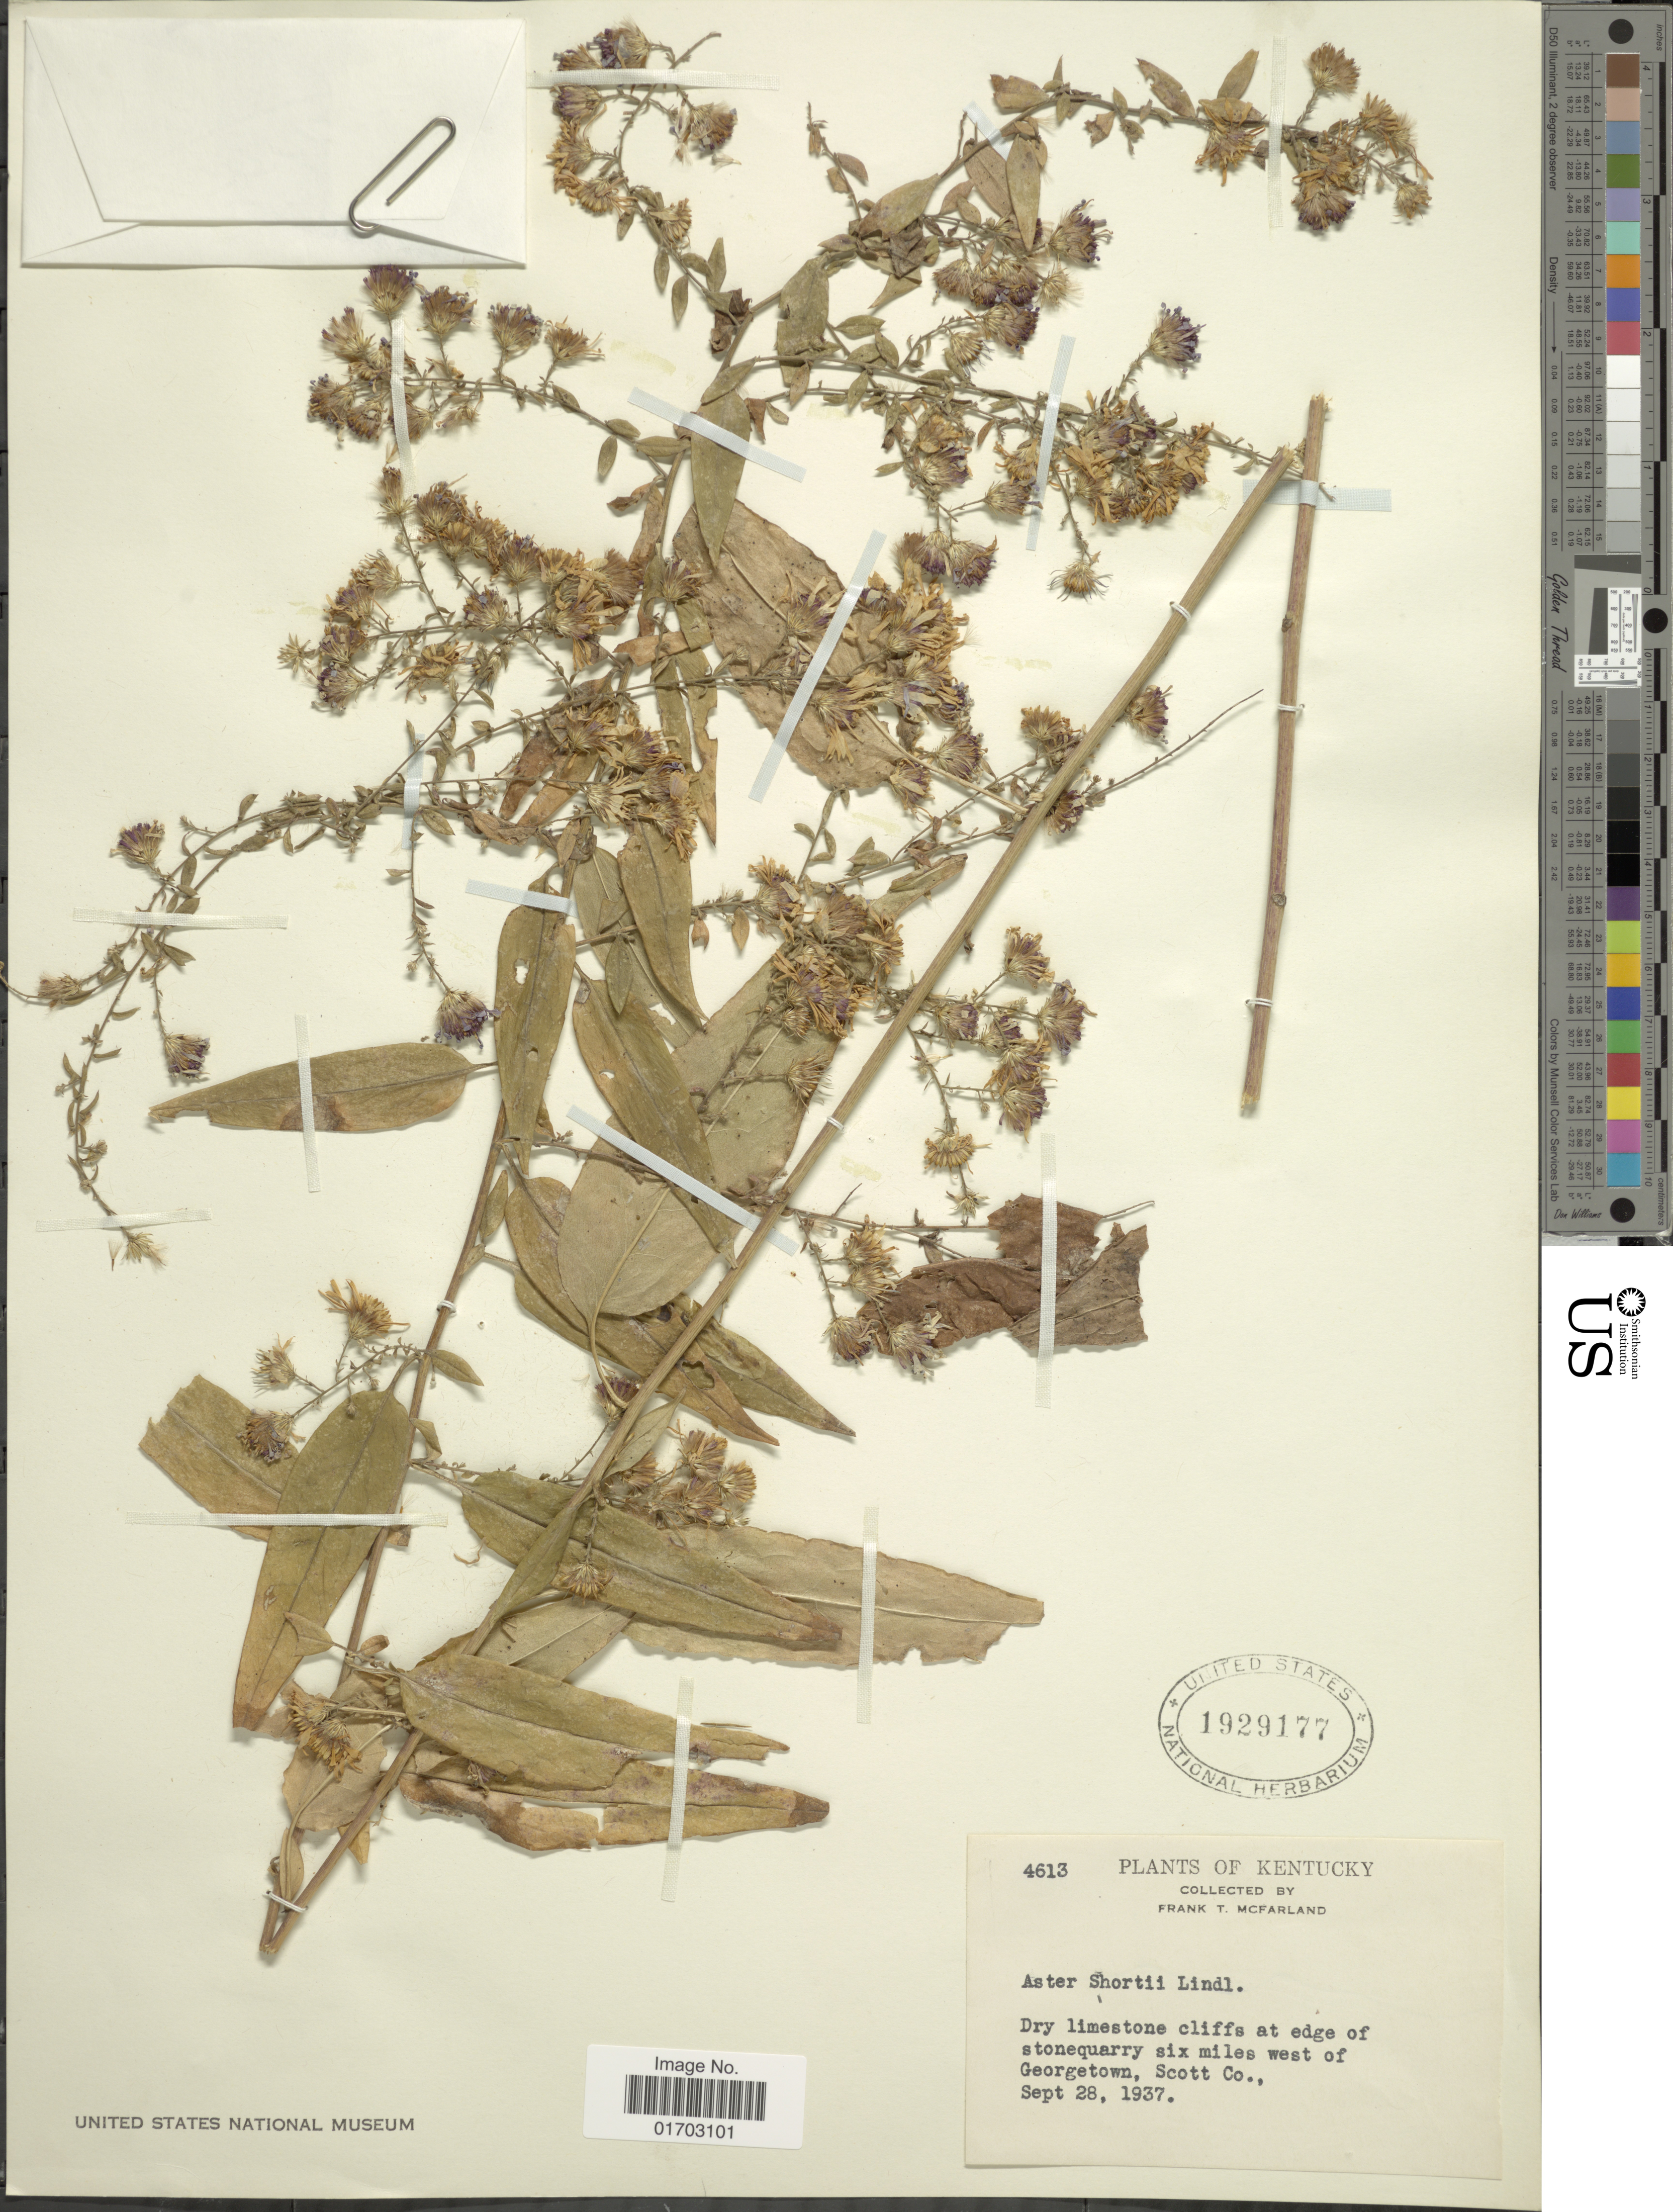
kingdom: Plantae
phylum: Tracheophyta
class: Magnoliopsida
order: Asterales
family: Asteraceae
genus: Symphyotrichum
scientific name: Symphyotrichum shortii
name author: (Lindl.) G.L. Nesom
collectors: F. McFarland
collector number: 4613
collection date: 1937-09-28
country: United States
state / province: Kentucky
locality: Six miles west of Georgetown, Scott Co.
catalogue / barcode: US 1929177